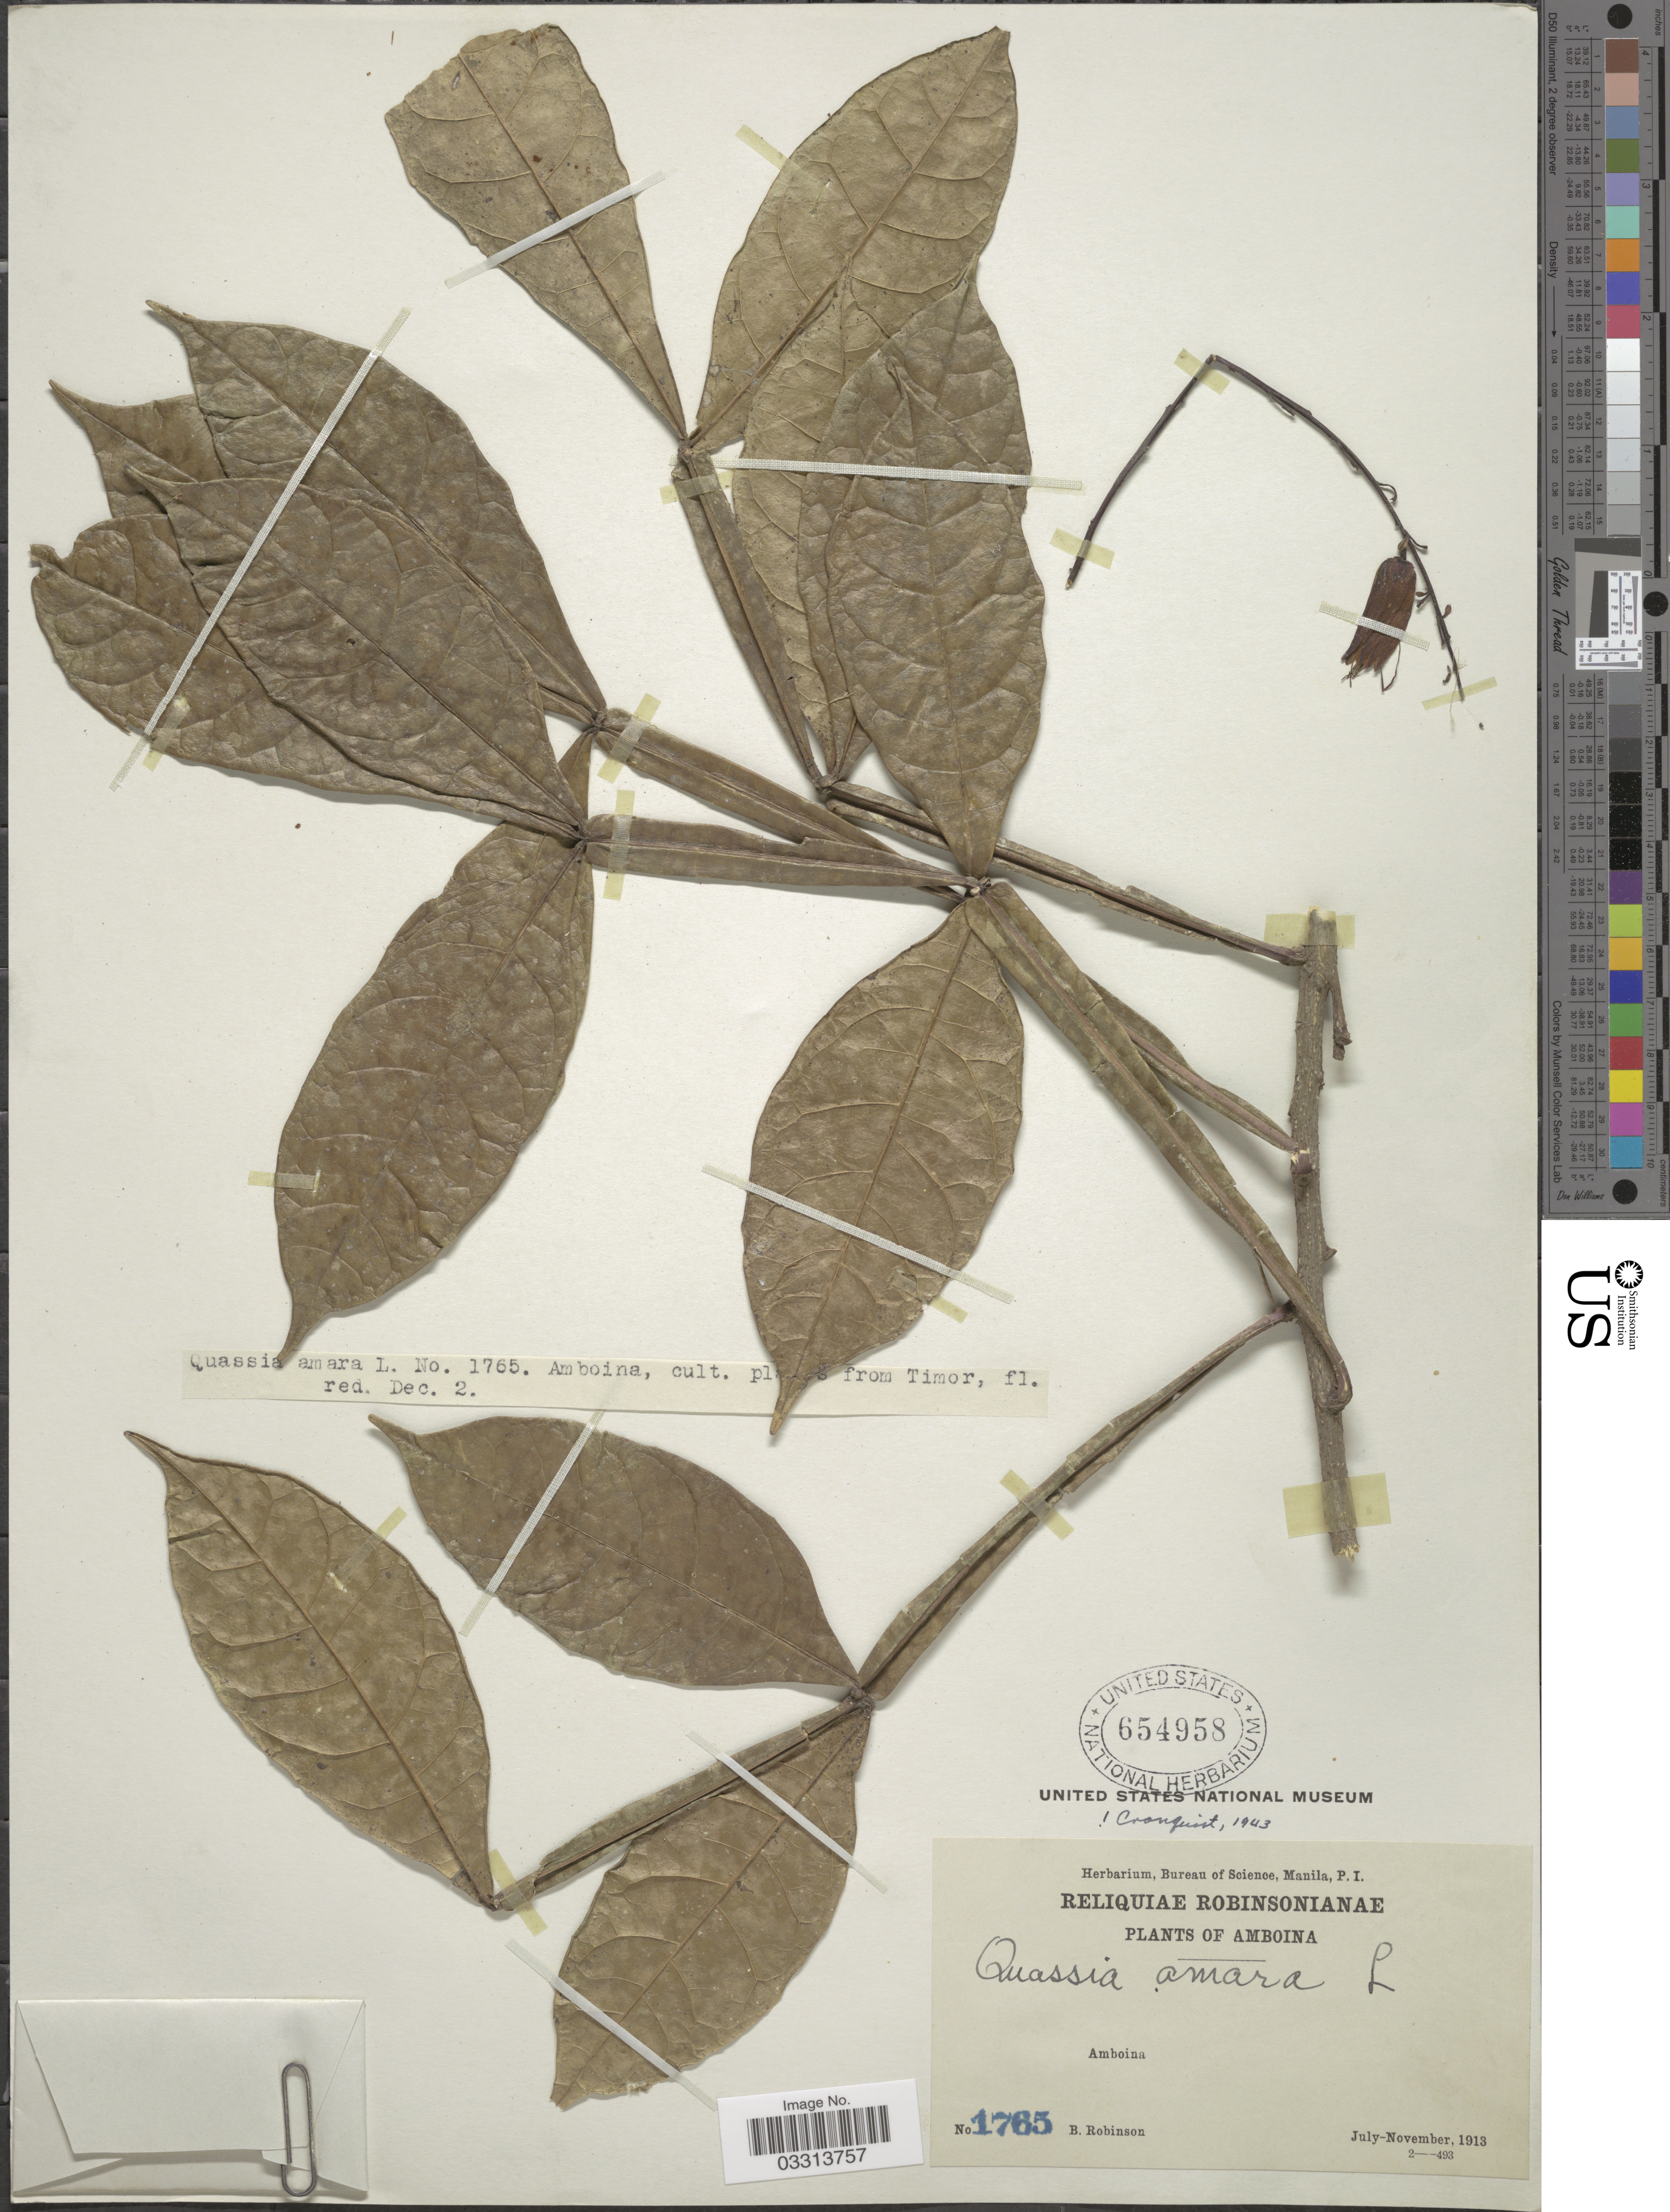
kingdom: Plantae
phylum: Tracheophyta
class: Magnoliopsida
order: Sapindales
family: Simaroubaceae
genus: Quassia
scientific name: Quassia amara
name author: L.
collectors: B. Robinson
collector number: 1765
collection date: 1913-07/1913-11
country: Indonesia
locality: Amboina.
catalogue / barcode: US 654958